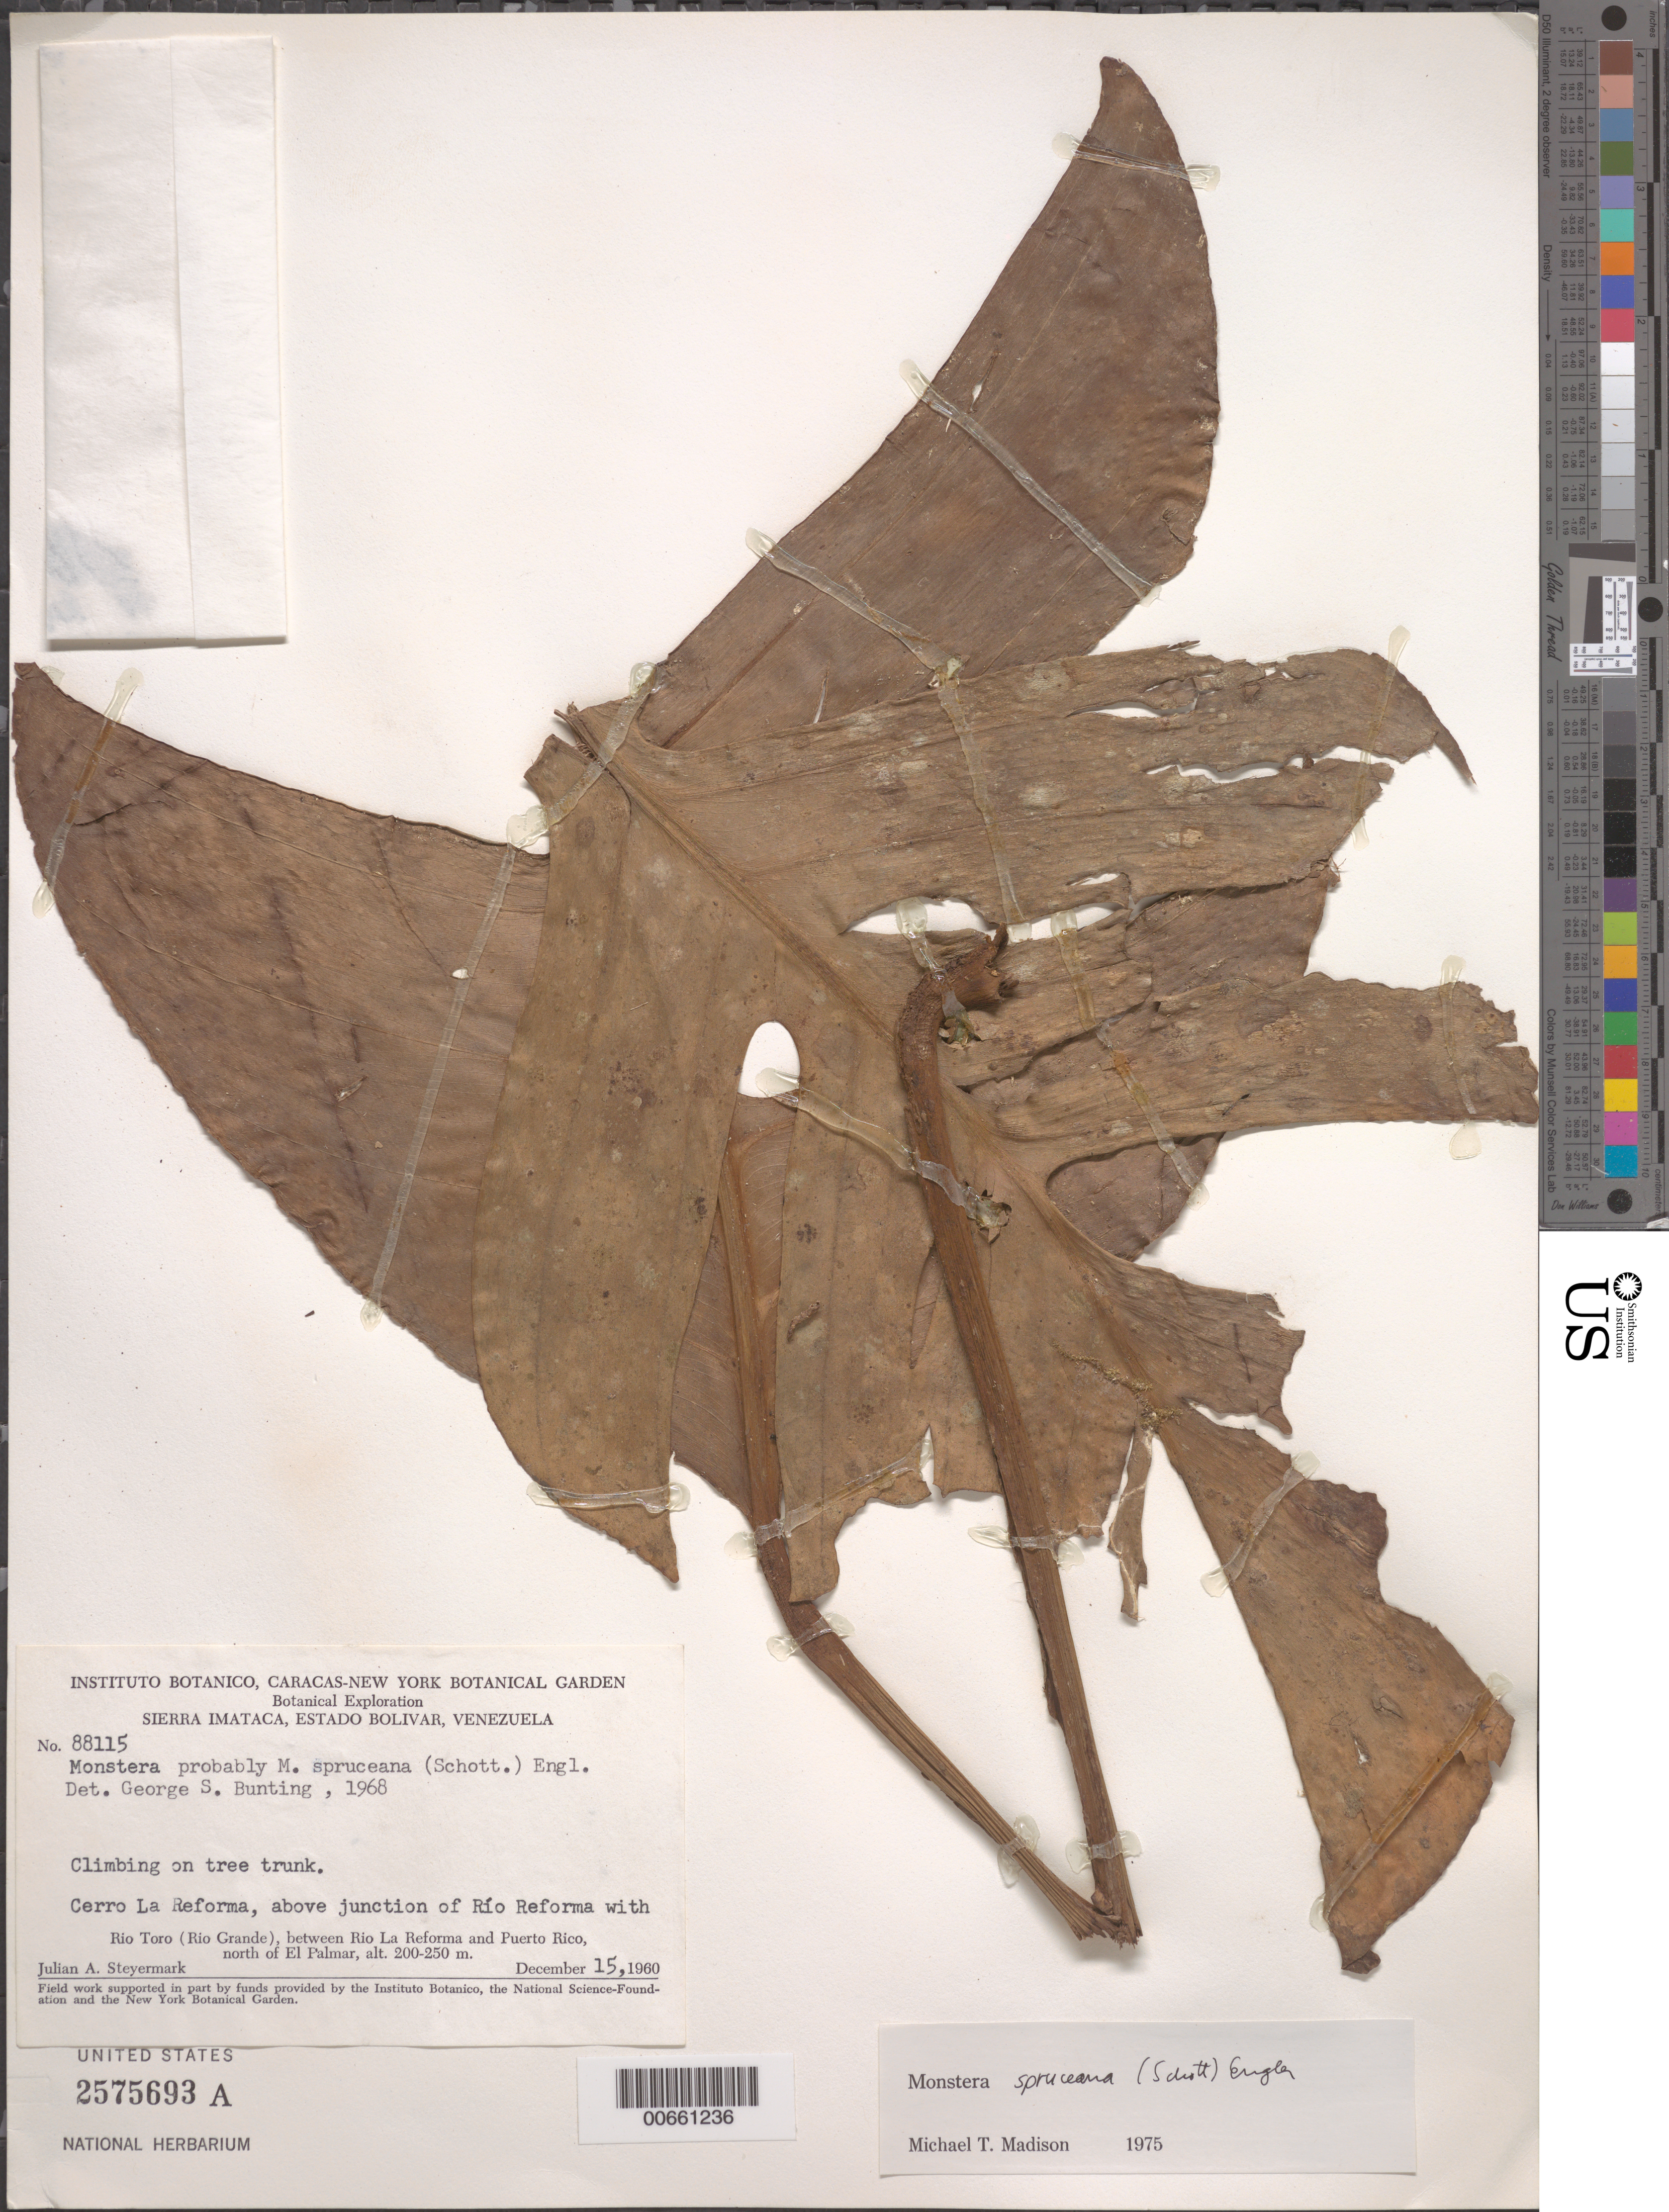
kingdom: Plantae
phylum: Tracheophyta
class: Liliopsida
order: Alismatales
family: Araceae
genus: Monstera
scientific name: Monstera spruceana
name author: (Schott) Engl.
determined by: Madison, Michael T.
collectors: J. Steyermark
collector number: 88115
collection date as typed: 15-Dec-60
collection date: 1960-12-15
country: Venezuela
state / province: Bolívar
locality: Sierra Imataca; Cerro La Reforma, above junction with Río Reforma with Río Toro (Río Grande), between Río La Reforma and Puerto Rico, N of El Palmar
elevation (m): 200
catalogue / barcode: US 2575693A